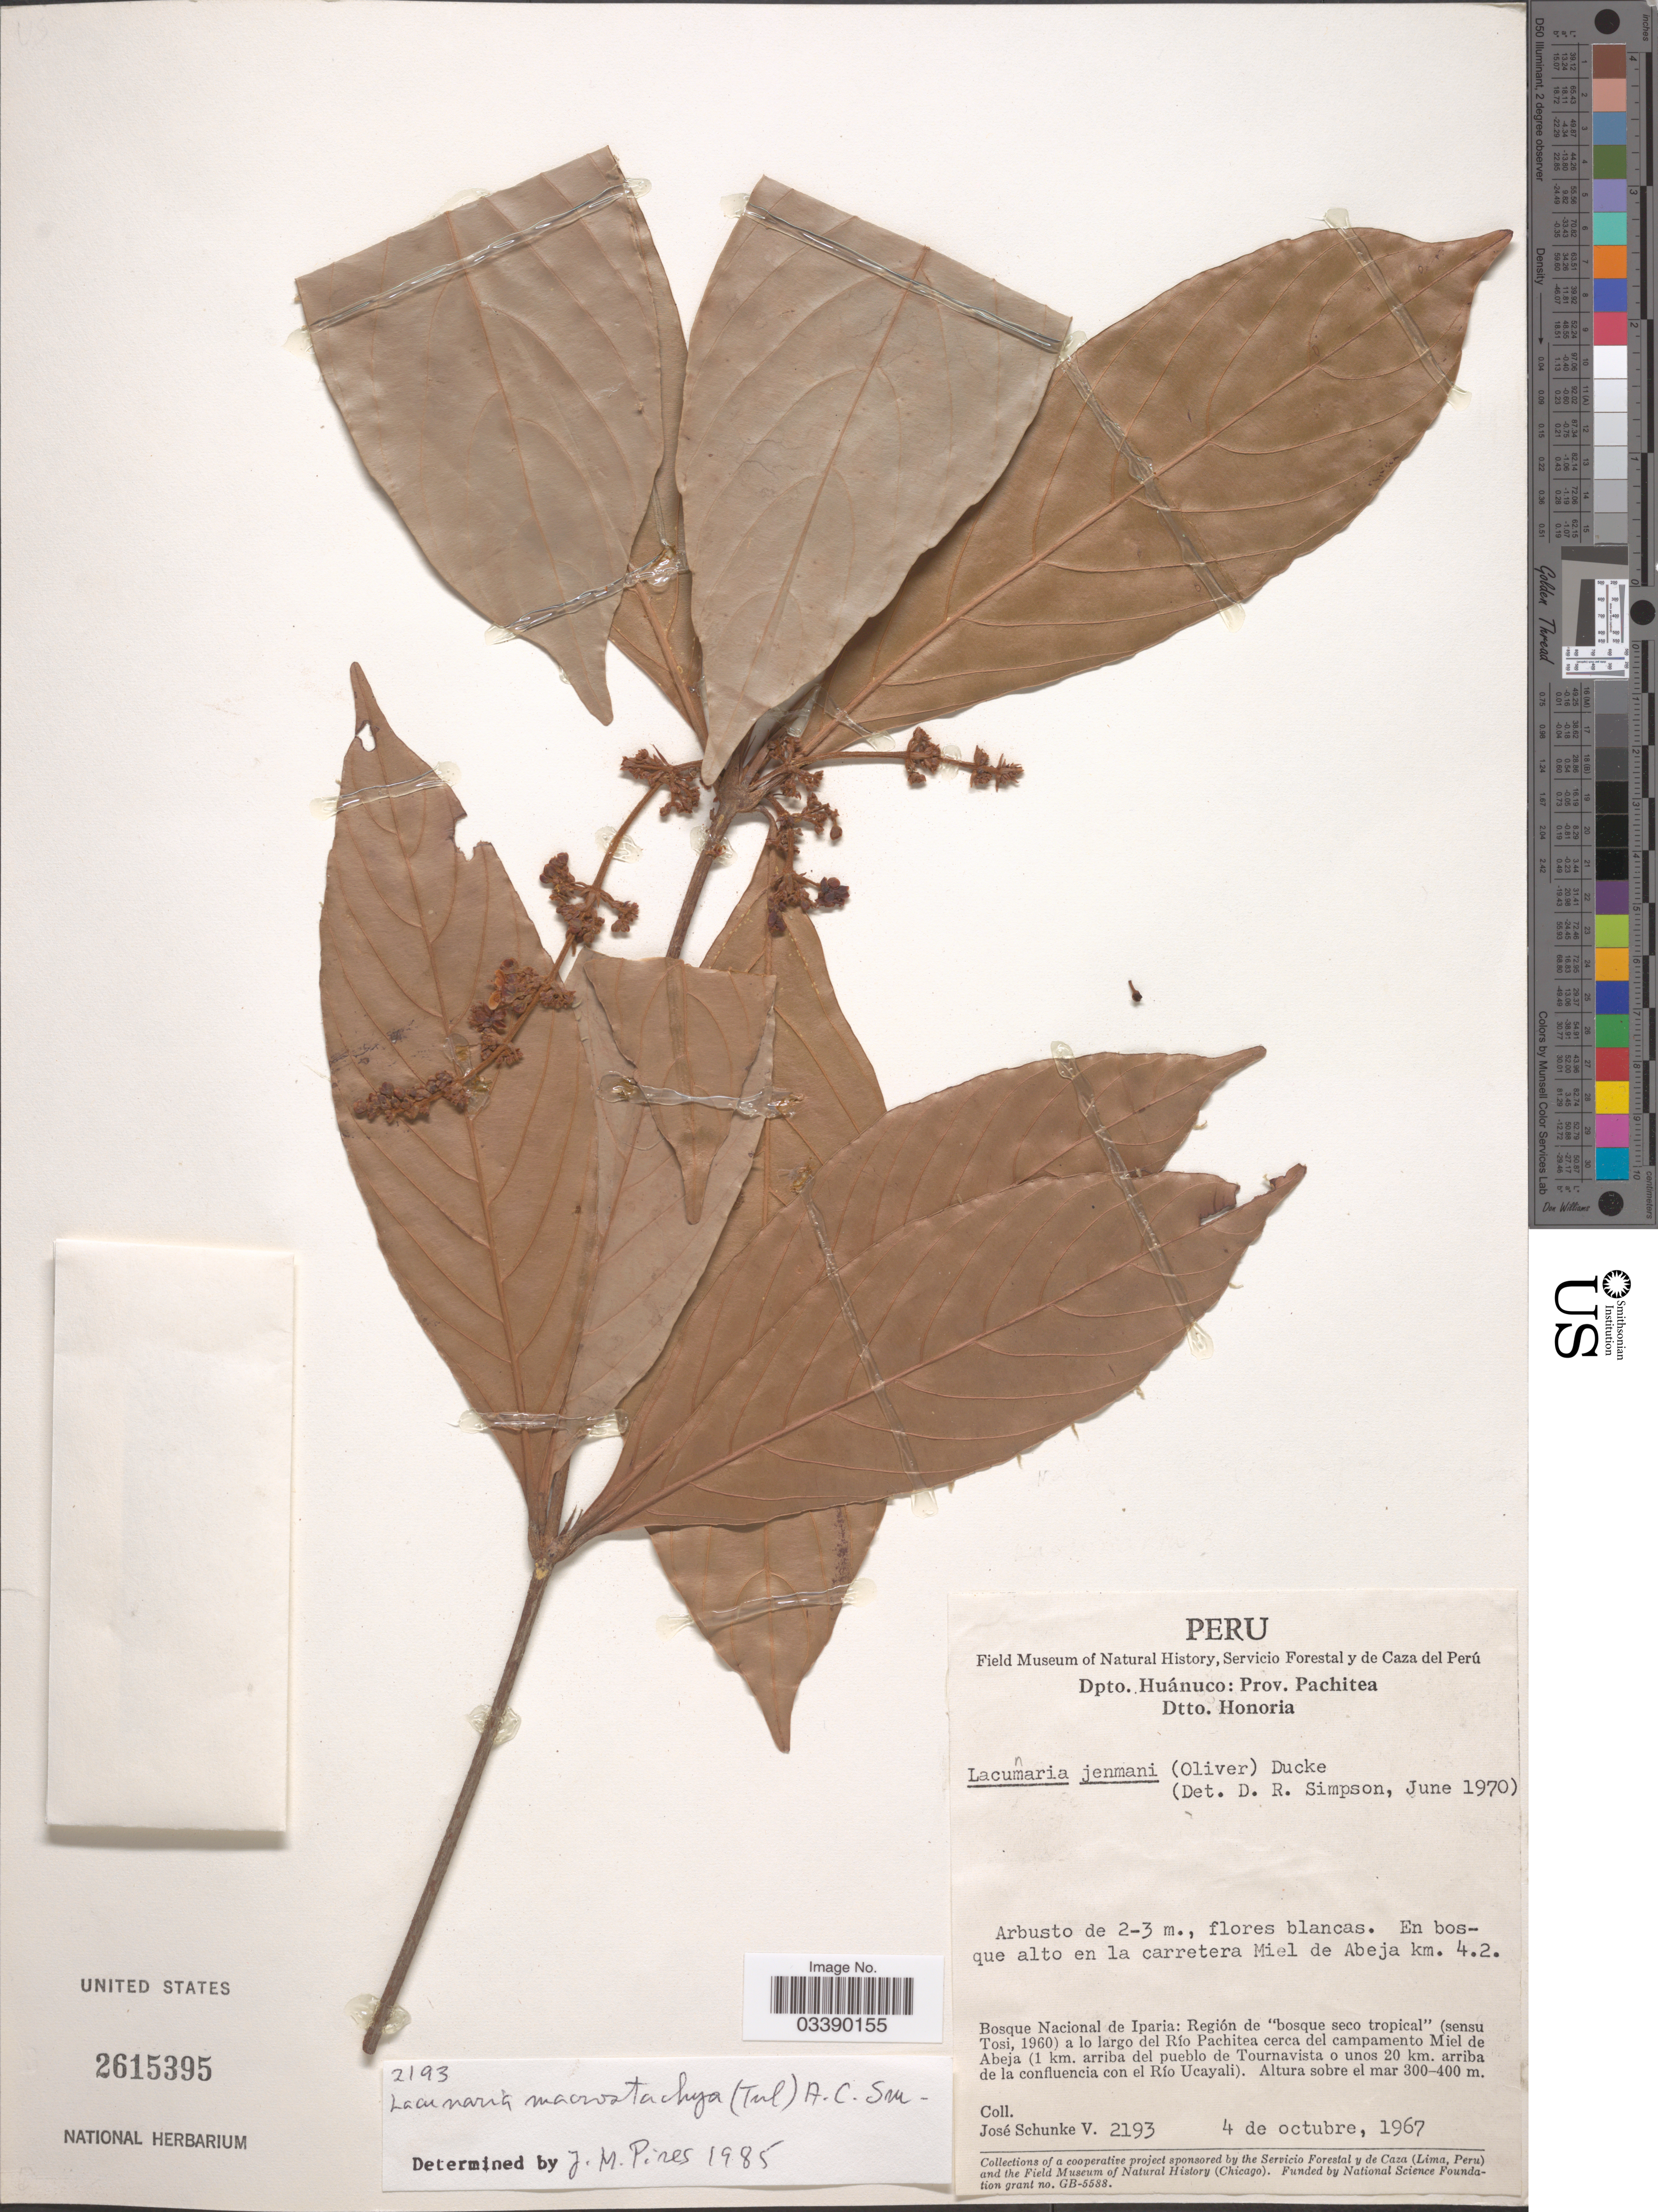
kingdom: Plantae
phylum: Tracheophyta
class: Magnoliopsida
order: Malpighiales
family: Quiinaceae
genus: Lacunaria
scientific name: Lacunaria macrostachya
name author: (Tul.) A.C. Sm.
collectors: J. Schunke Vigo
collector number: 2193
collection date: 1967-10-04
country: Peru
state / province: Huánuco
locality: Dpto. Huánuco: Prov. Pachitea Dtto. Honoria. En bosque alto en la carretera Miel de Abeja km. 4.2. Bosque Nacional de Iparia: Región de 'bosque seco tropical' (sensu Tosi, 1960) a lo largo del Río Pachitea cerca del campamento Miel de Abeja (1 km. arriba del pueblo de Tournavista o unos 20 km. arriba de la confluencia con el Río Ucayali).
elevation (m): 300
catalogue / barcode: US 2615395